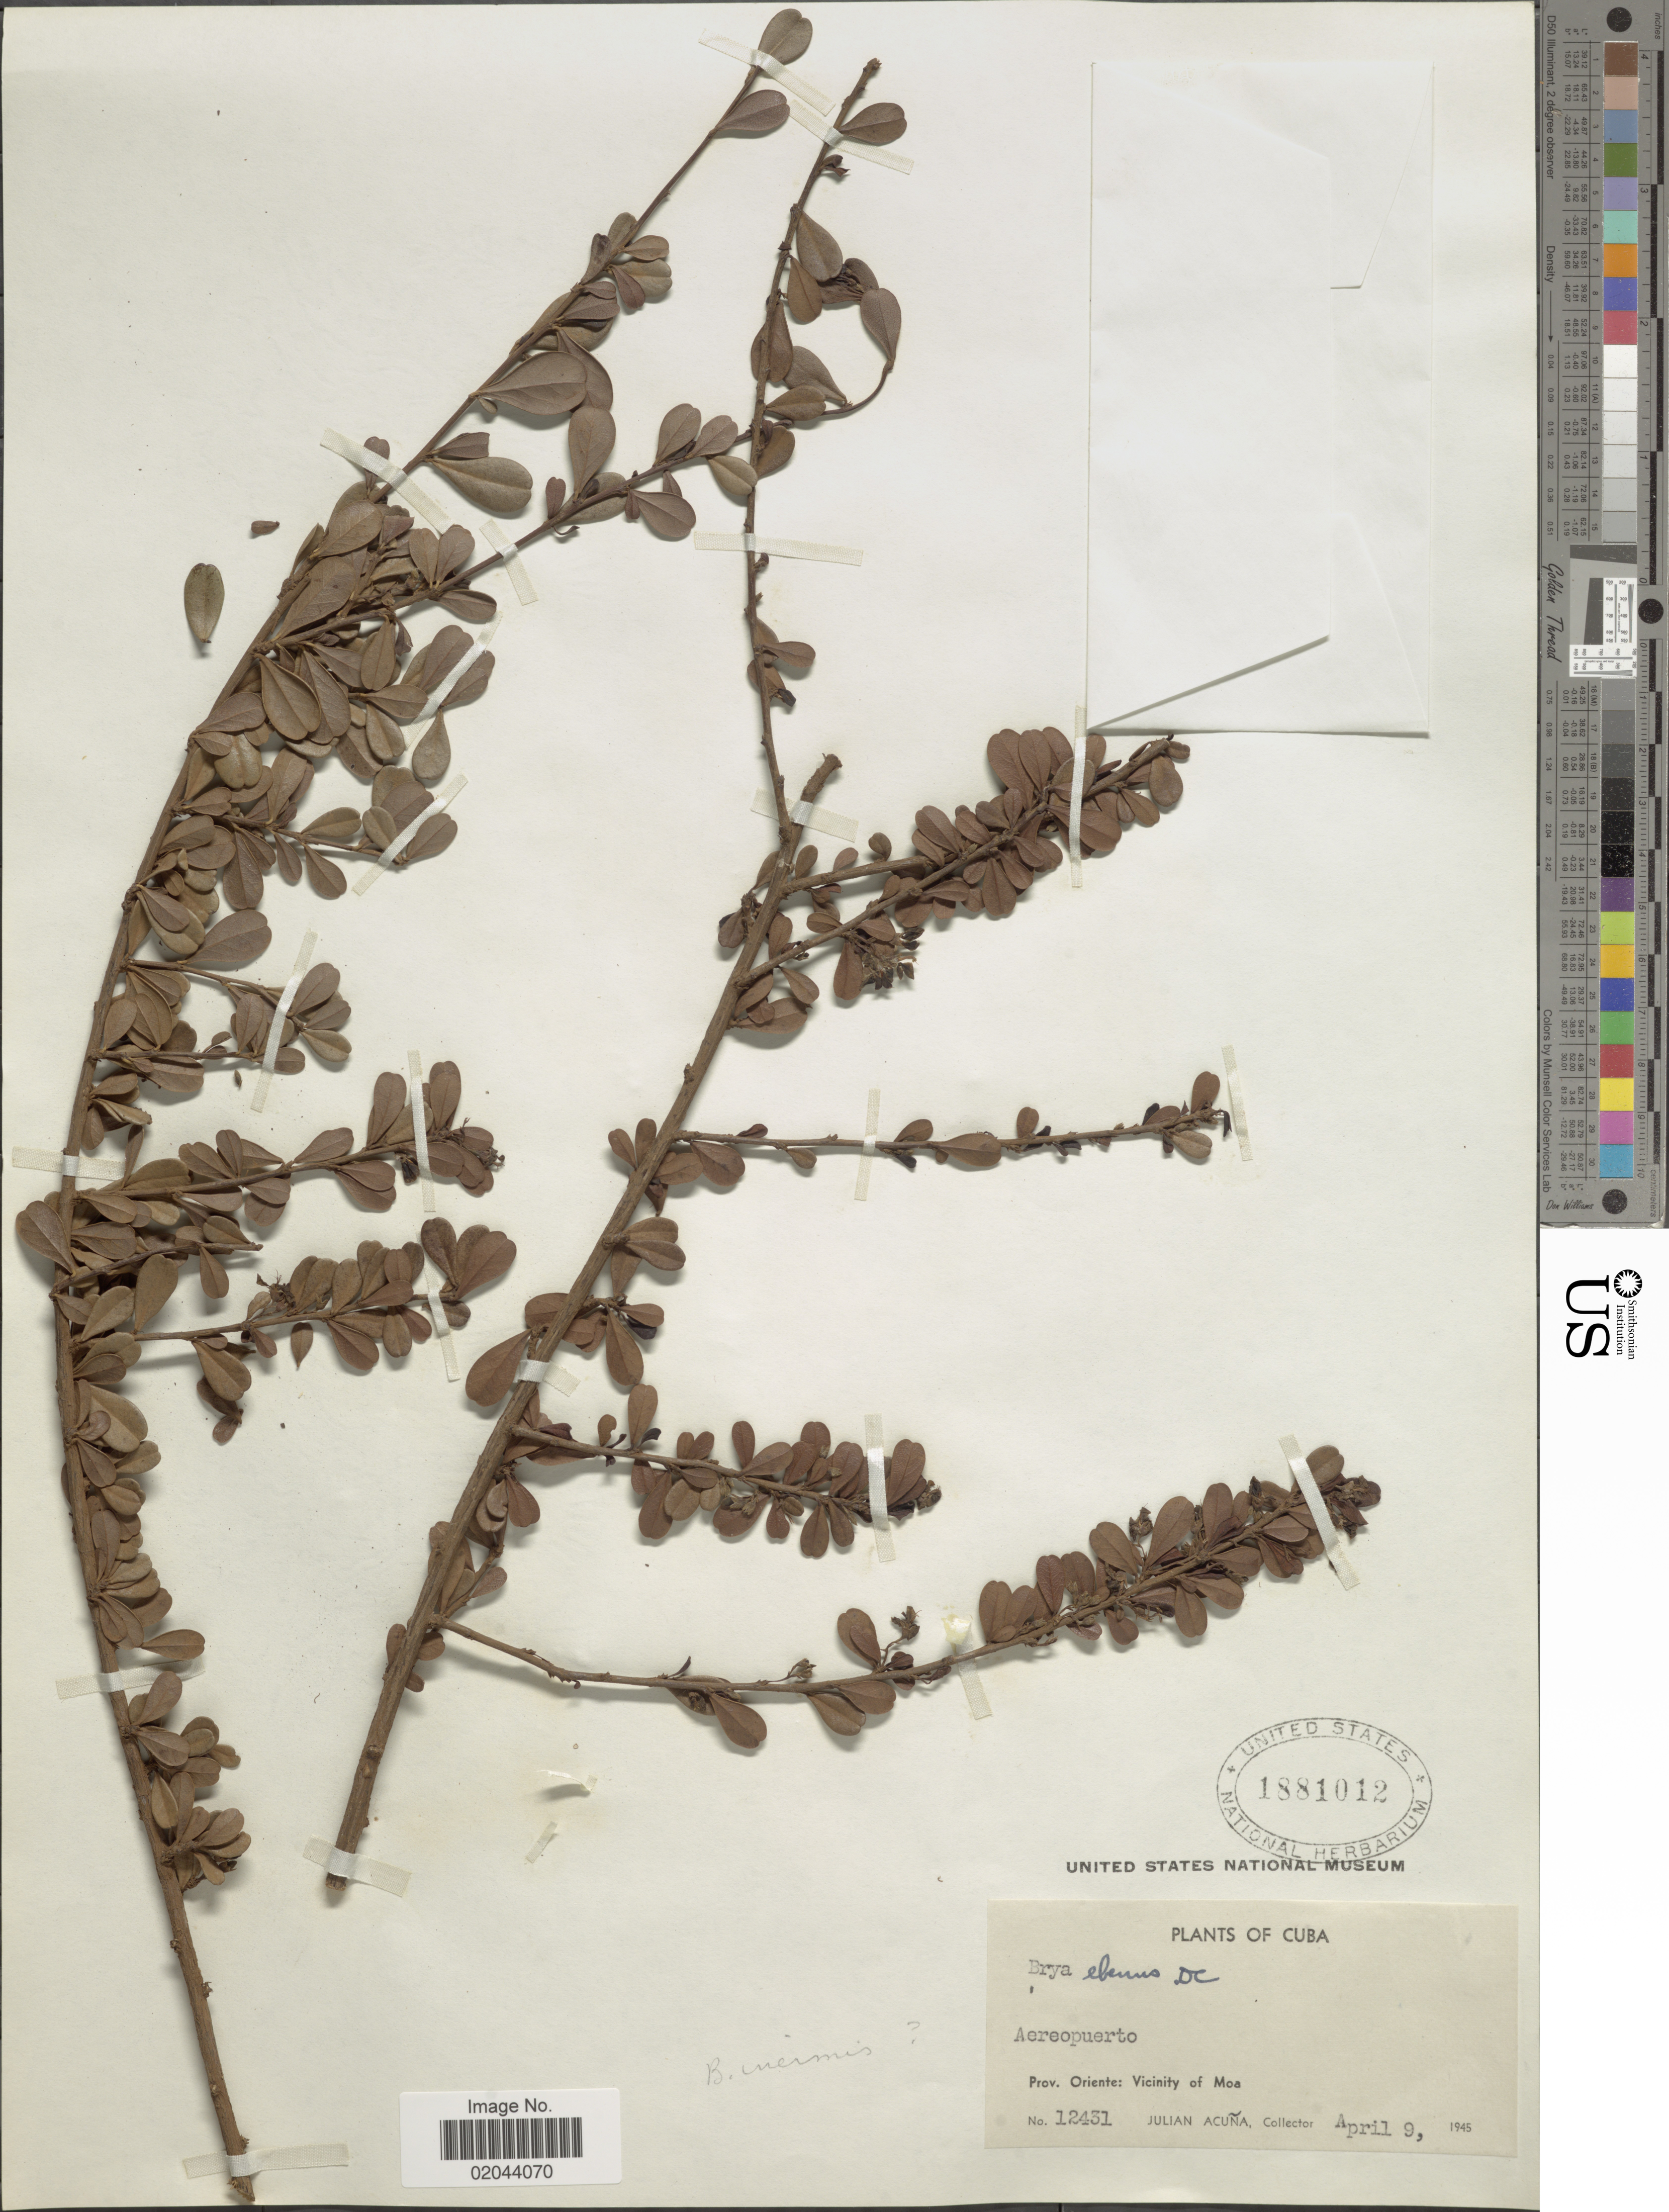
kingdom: Plantae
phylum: Tracheophyta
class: Magnoliopsida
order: Fabales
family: Fabaceae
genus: Brya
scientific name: Brya subinermis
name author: León & Alain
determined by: Strong, Mark T., (BOT), Smithsonian Institution - National Museum of Natural History (UNITED STATES)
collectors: J. B. Acuña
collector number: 12431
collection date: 1945-04-09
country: Cuba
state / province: Oriente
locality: Aereopuerto, Vicinity of Moa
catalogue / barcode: US 1881012